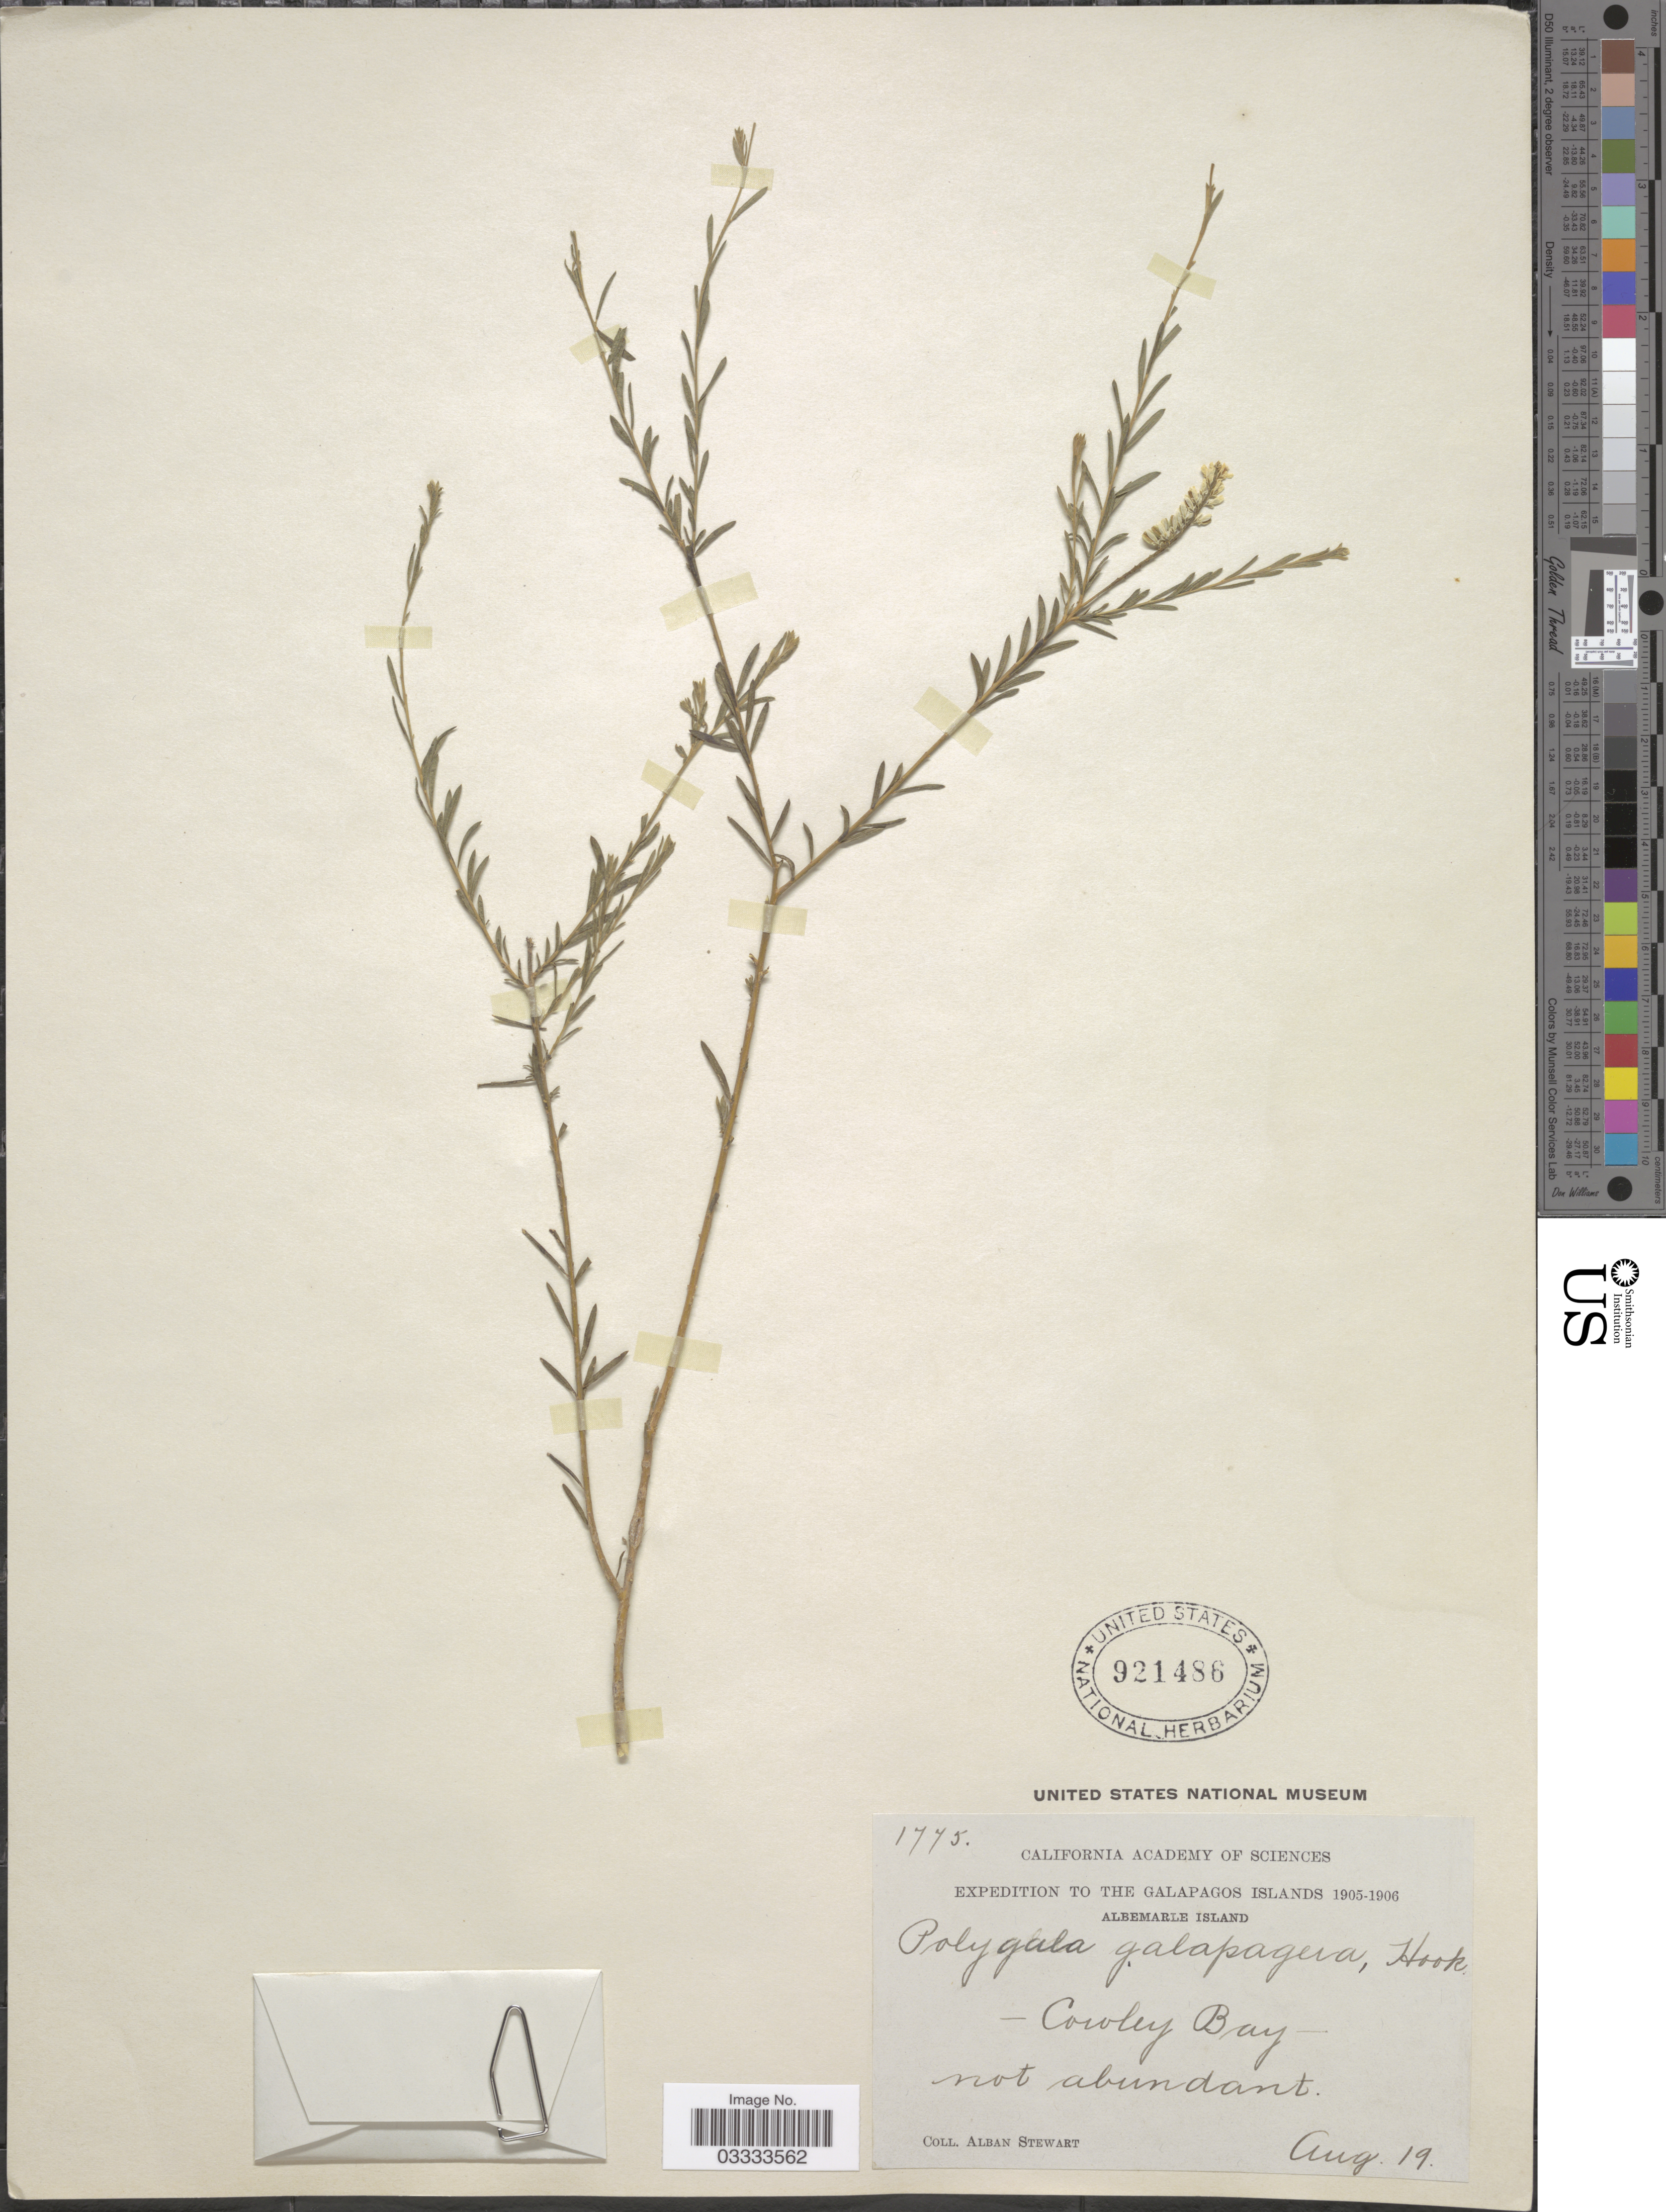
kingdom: Plantae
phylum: Tracheophyta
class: Magnoliopsida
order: Fabales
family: Polygalaceae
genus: Polygala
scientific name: Polygala galapageia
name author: Hook. f.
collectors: A. Stewart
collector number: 1775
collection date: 1905-08-19/1906-08-19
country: Ecuador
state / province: Colón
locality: The Galapagos Islands. Albemarle Island. Coroley Bay.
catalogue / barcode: US 921486